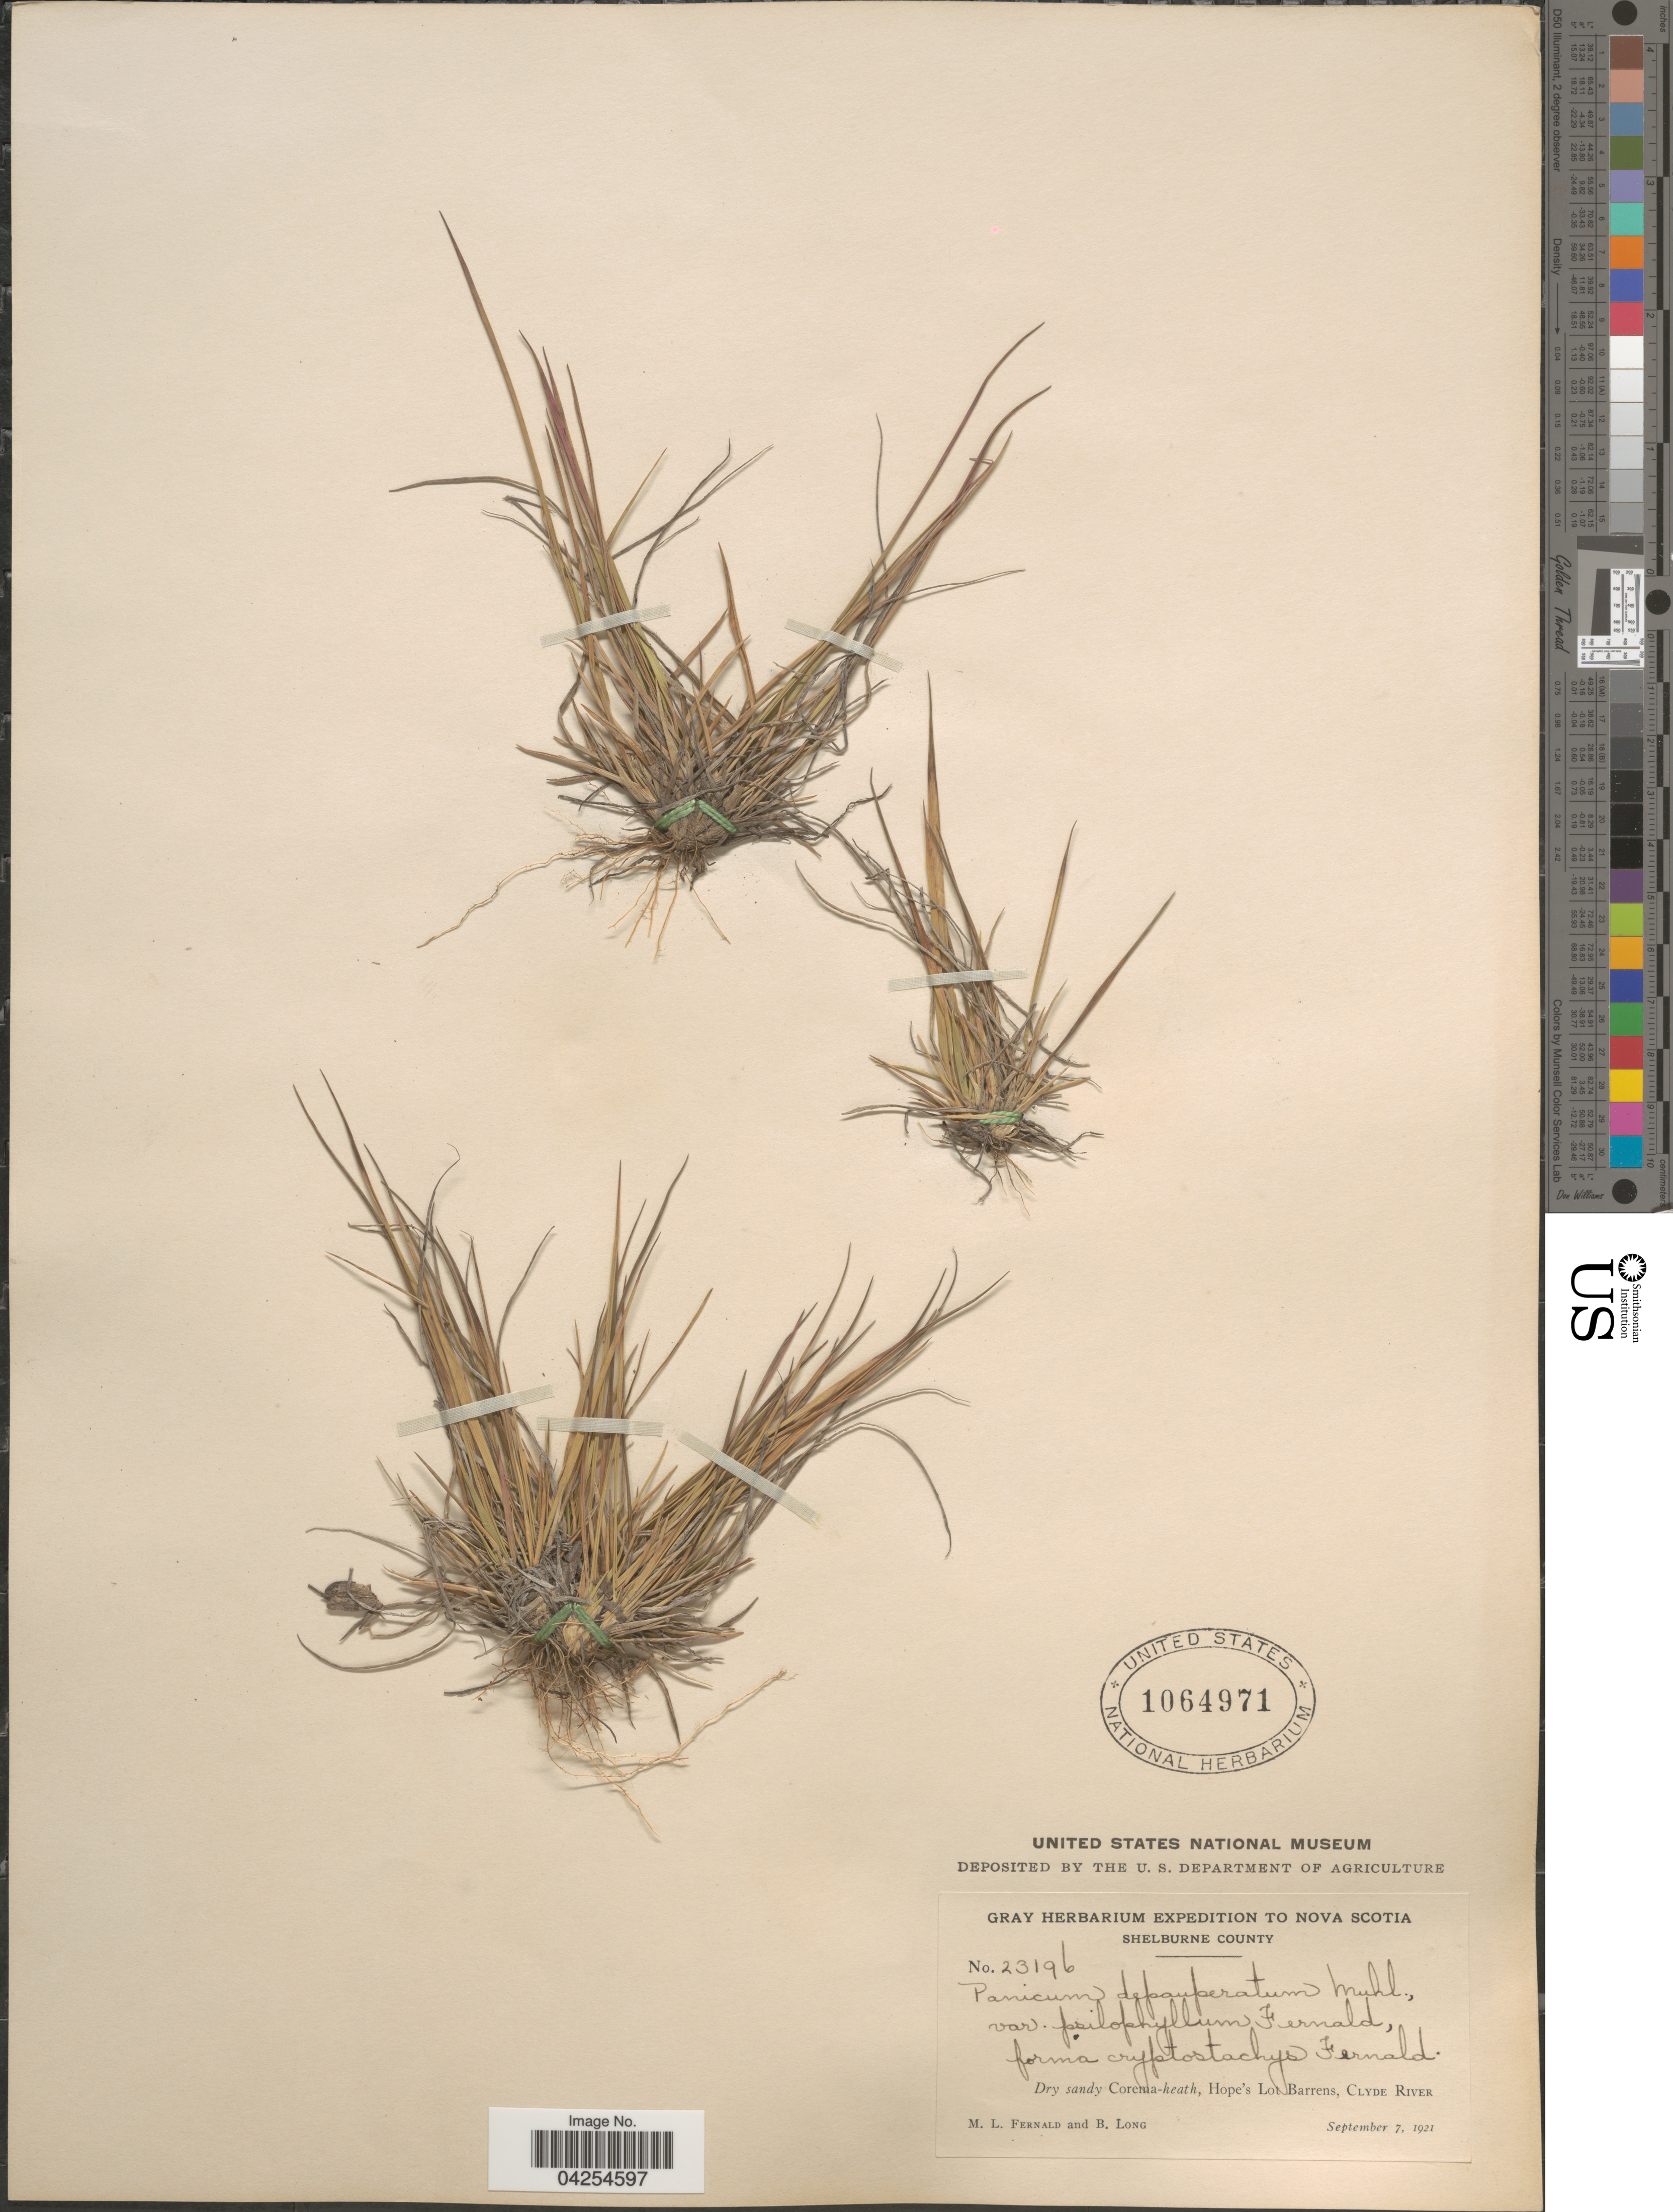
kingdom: Plantae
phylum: Tracheophyta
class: Liliopsida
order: Poales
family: Poaceae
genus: Dichanthelium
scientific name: Dichanthelium depauperatum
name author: (Muhl.) Gould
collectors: M. L. Fernald & B. Long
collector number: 23196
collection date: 1921-09-07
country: Canada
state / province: Nova Scotia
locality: Gray Herbarium Expedition to Nova Scotia. Shelburne County. Dry sandy Corema-health, Hope's Lot Barrens, Clyde River.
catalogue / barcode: US 1064971